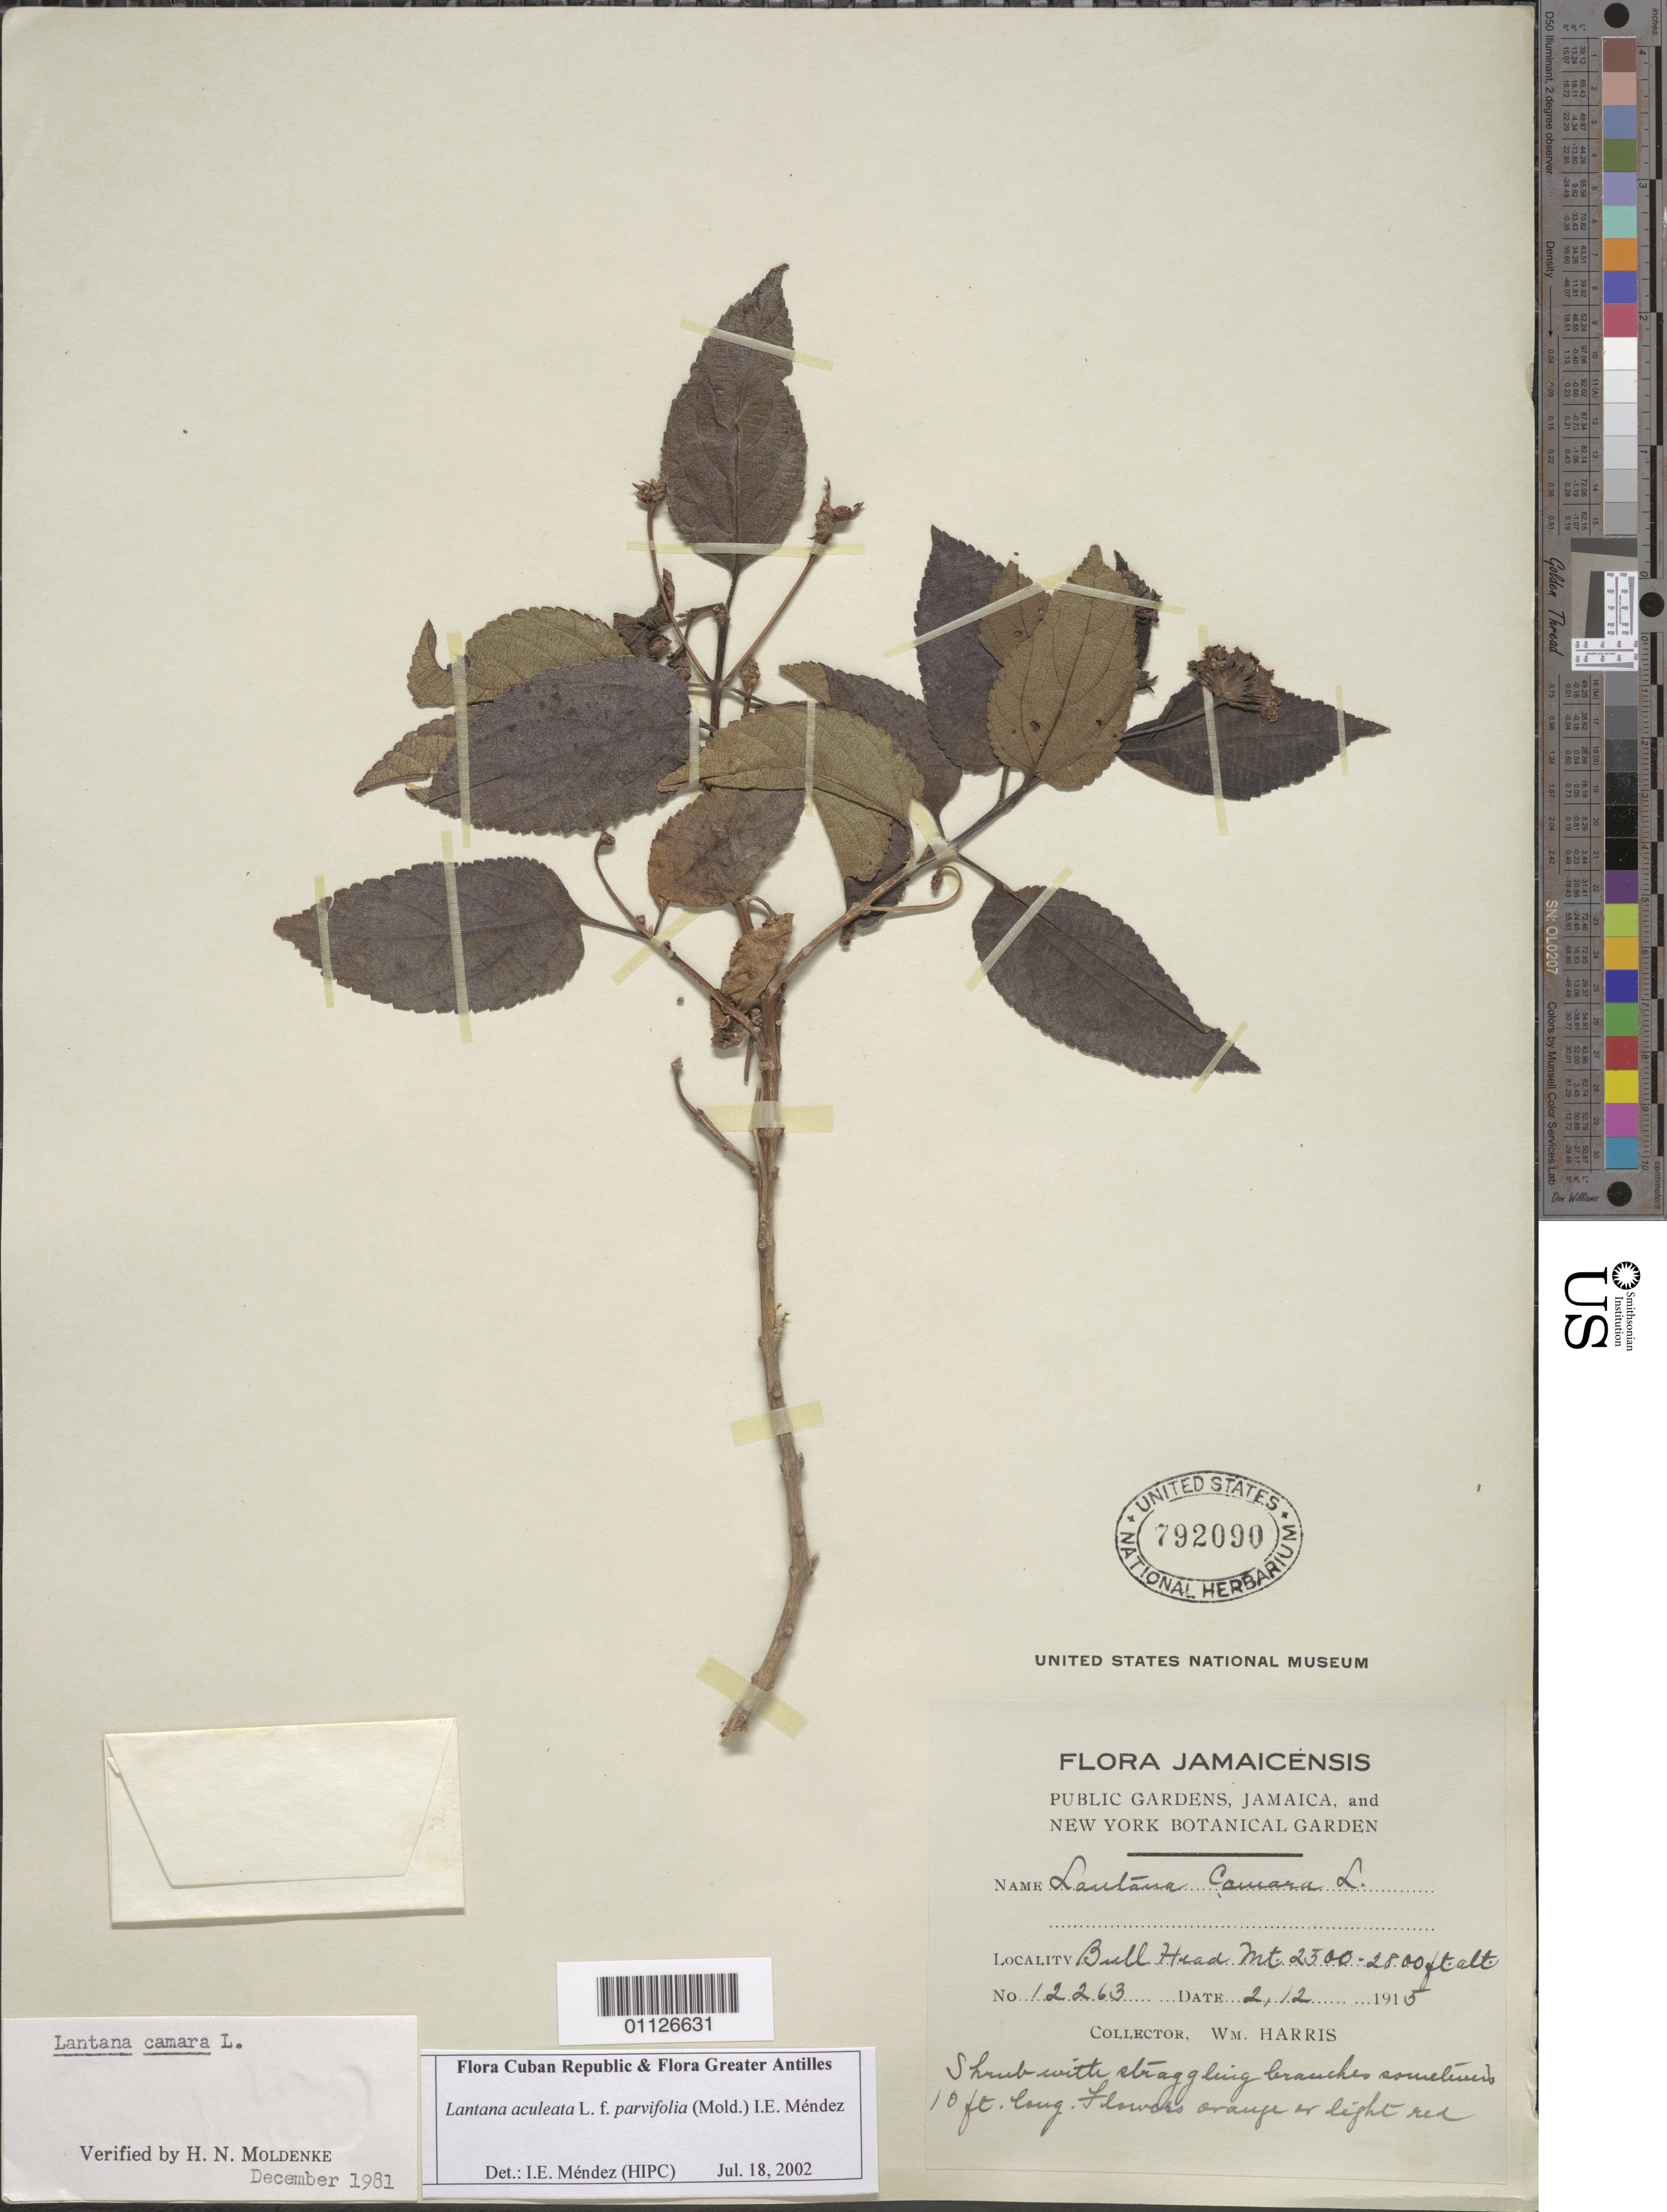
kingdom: Plantae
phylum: Tracheophyta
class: Magnoliopsida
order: Lamiales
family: Verbenaceae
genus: Lantana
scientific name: Lantana aculeata f. parvifolia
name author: (Moldenke ex D.N. Gibson) I.E. Méndez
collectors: W. Harris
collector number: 12263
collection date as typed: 12 Feb 1915 or 02 Dec 1915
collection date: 1915-02-12 or 1915-12-02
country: Jamaica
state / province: Clarendon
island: Jamaica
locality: Bull Head Mt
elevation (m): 701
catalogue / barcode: US 792090